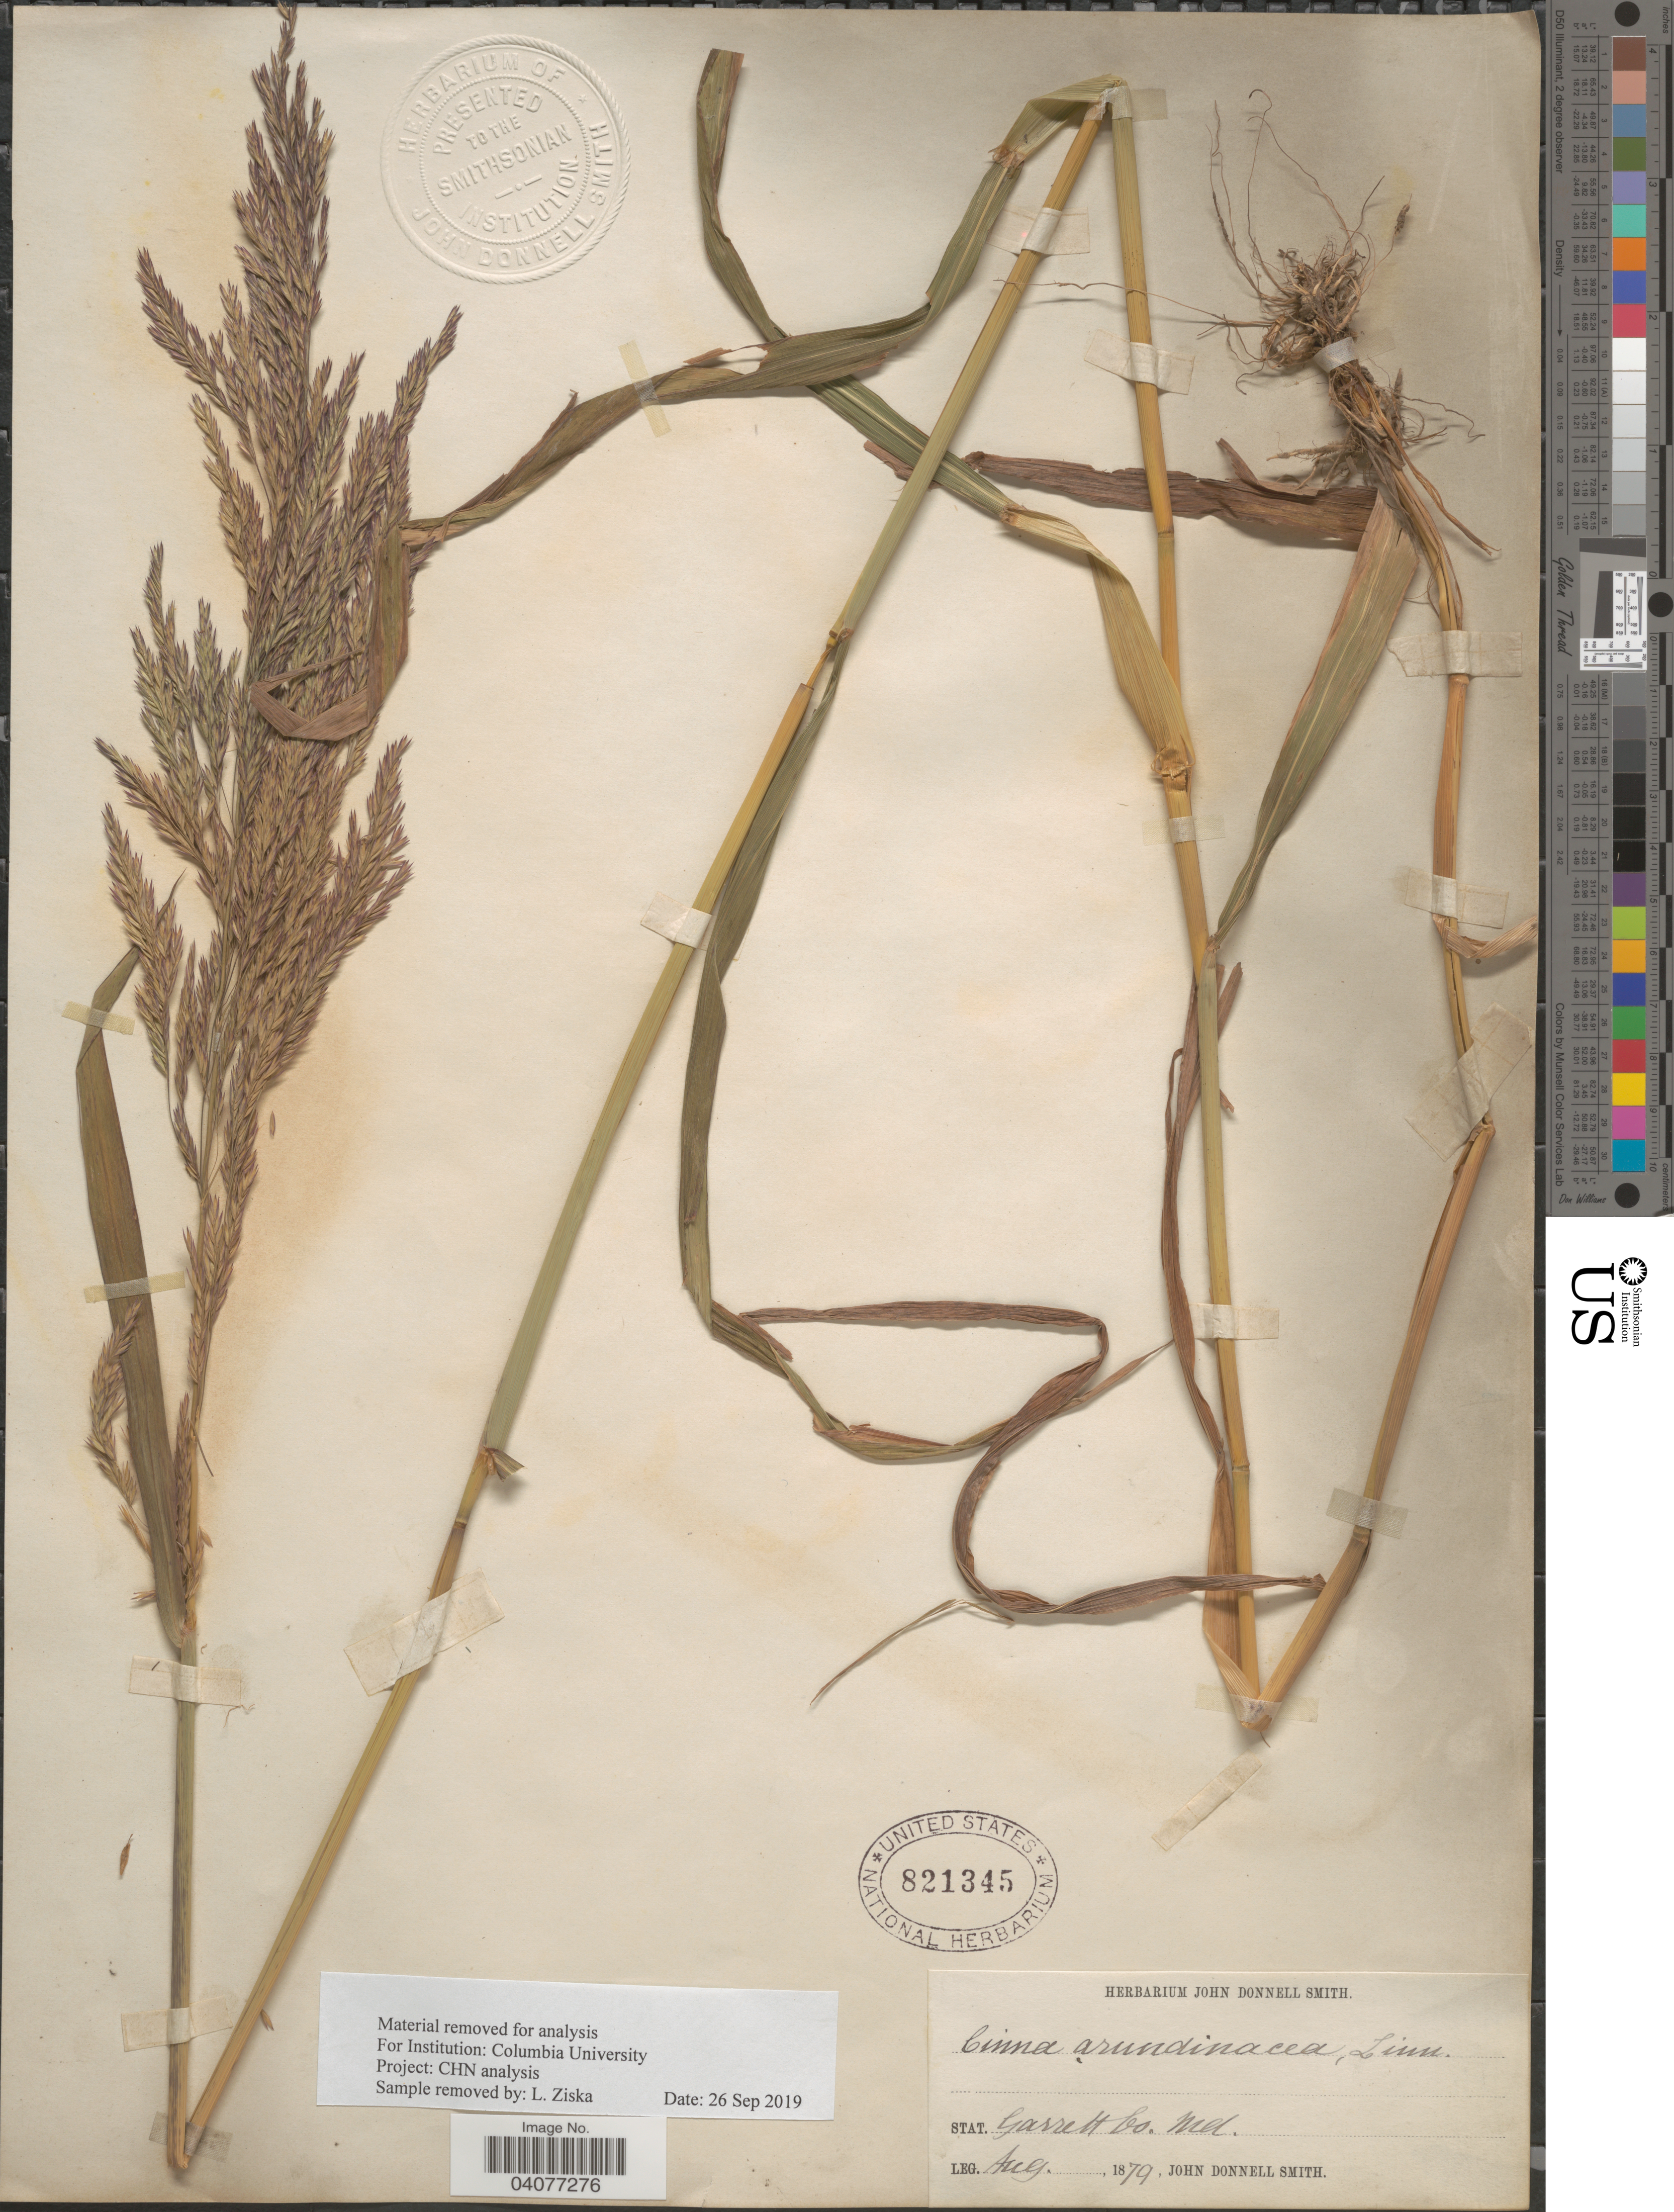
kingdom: Plantae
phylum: Tracheophyta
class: Liliopsida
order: Poales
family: Poaceae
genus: Cinna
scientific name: Cinna arundinacea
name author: L.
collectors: J. Donnell Smith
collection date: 1879-08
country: United States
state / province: Maryland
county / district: Garrett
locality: Garrett Co.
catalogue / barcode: US 821345